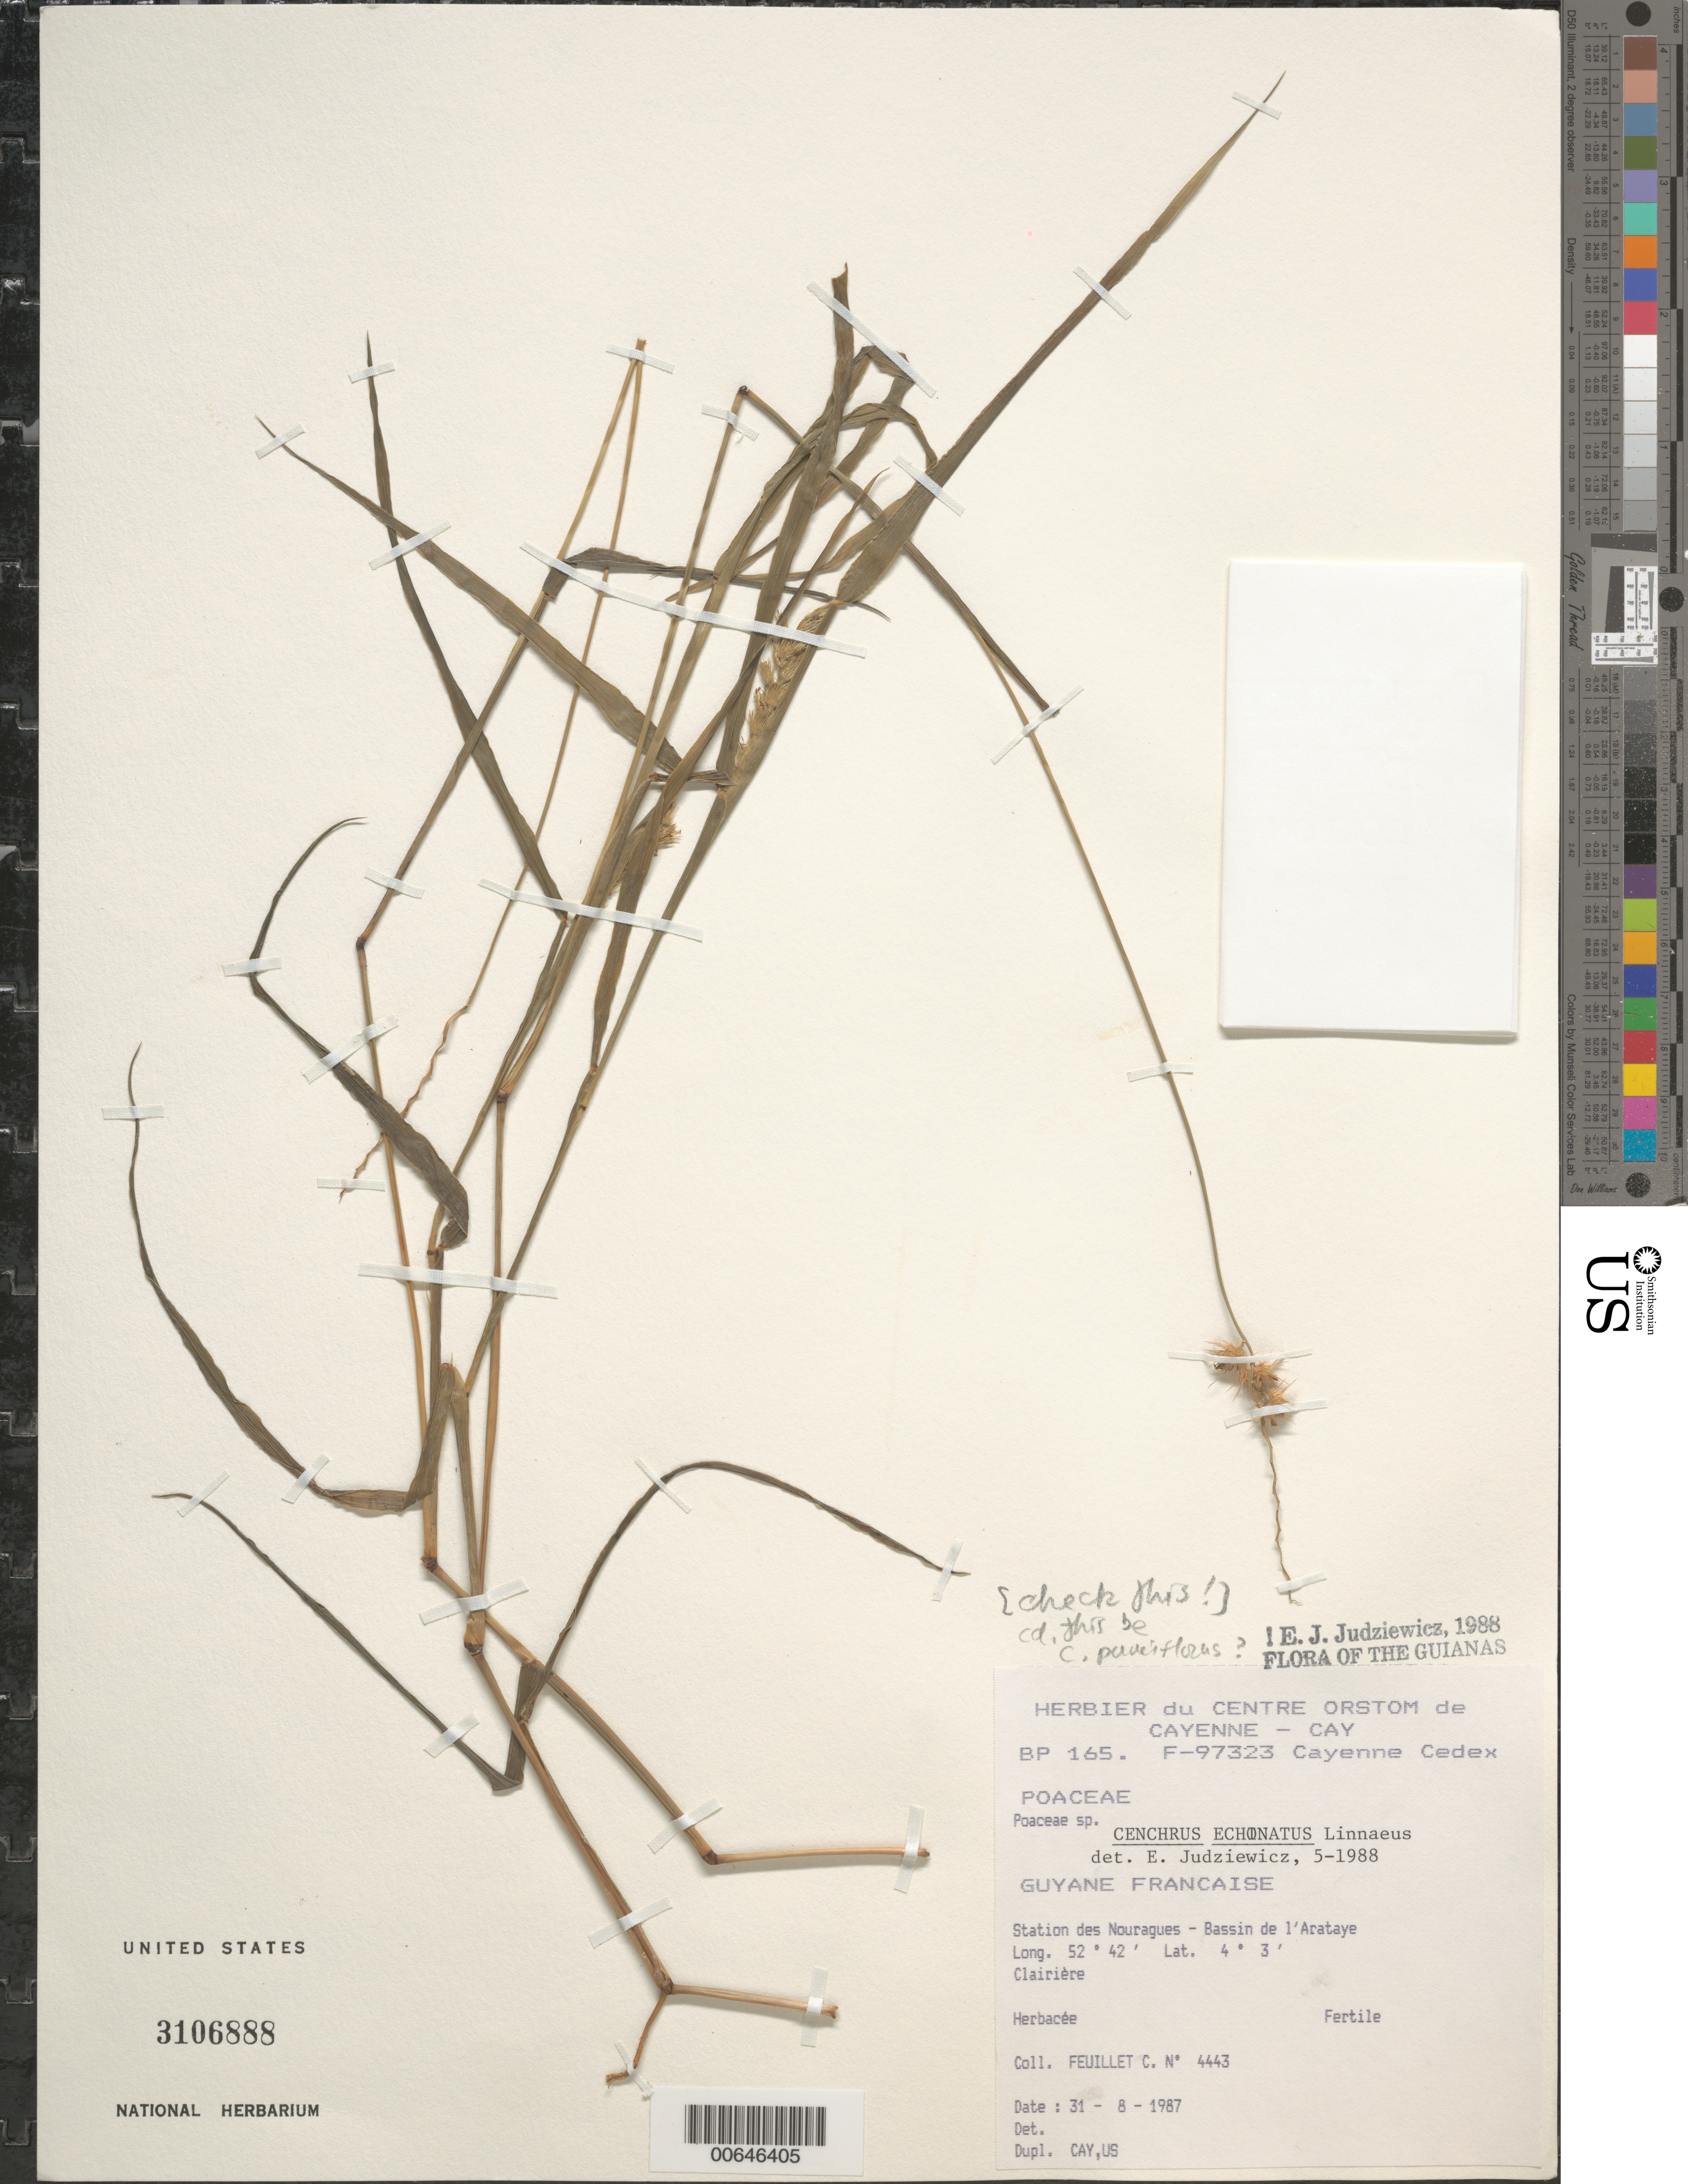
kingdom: Plantae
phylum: Tracheophyta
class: Liliopsida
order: Poales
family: Poaceae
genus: Cenchrus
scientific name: Cenchrus brownii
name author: Roem. & Schult.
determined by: Judziewicz, E. J.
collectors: C. Feuillet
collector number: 4443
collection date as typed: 31 Aug 1987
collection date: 1987-08-31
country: French Guiana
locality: Station des Nouragues, Bassin de l'Arataye, Clairiére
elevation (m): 250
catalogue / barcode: US 3106888